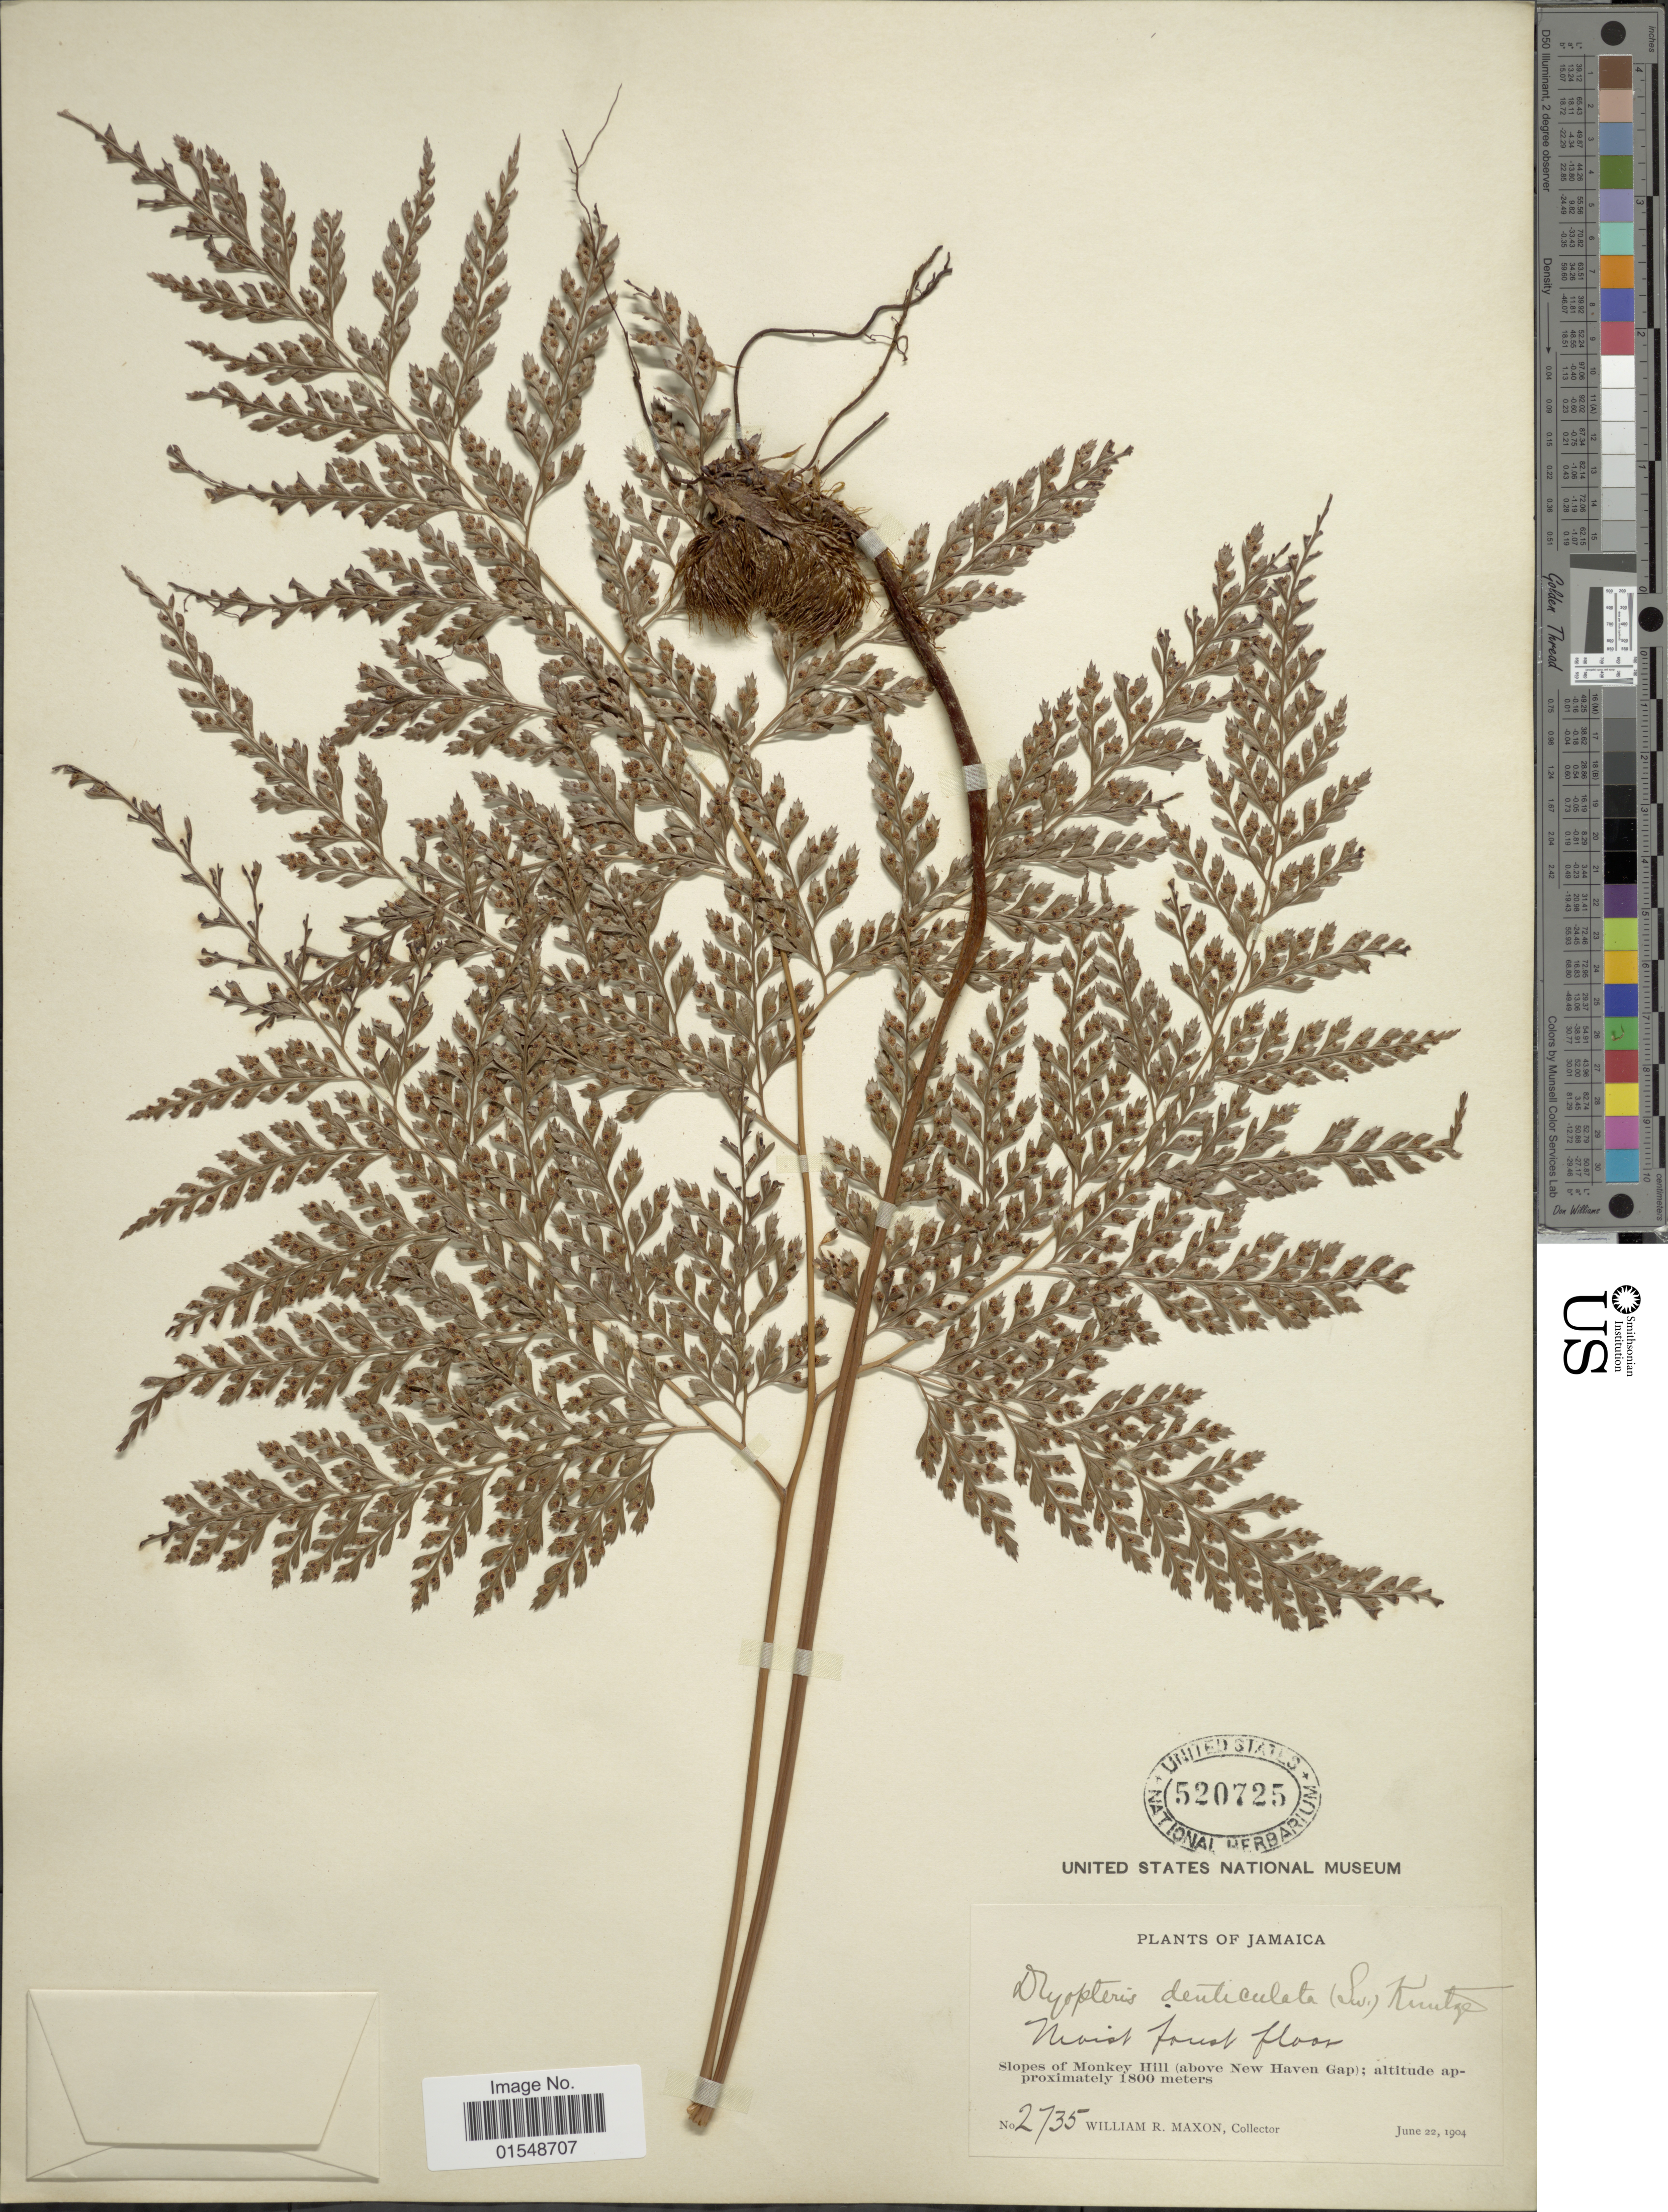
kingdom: Plantae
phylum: Tracheophyta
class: Polypodiopsida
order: Polypodiales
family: Dryopteridaceae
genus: Arachniodes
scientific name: Arachniodes denticulata var. denticulata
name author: (Sw.) Ching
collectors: W. R. Maxon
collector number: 2735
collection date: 1904-06-22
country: Jamaica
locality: Slopes of Monkey Hill (above New Haven Gap)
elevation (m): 1800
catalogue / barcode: US 520725